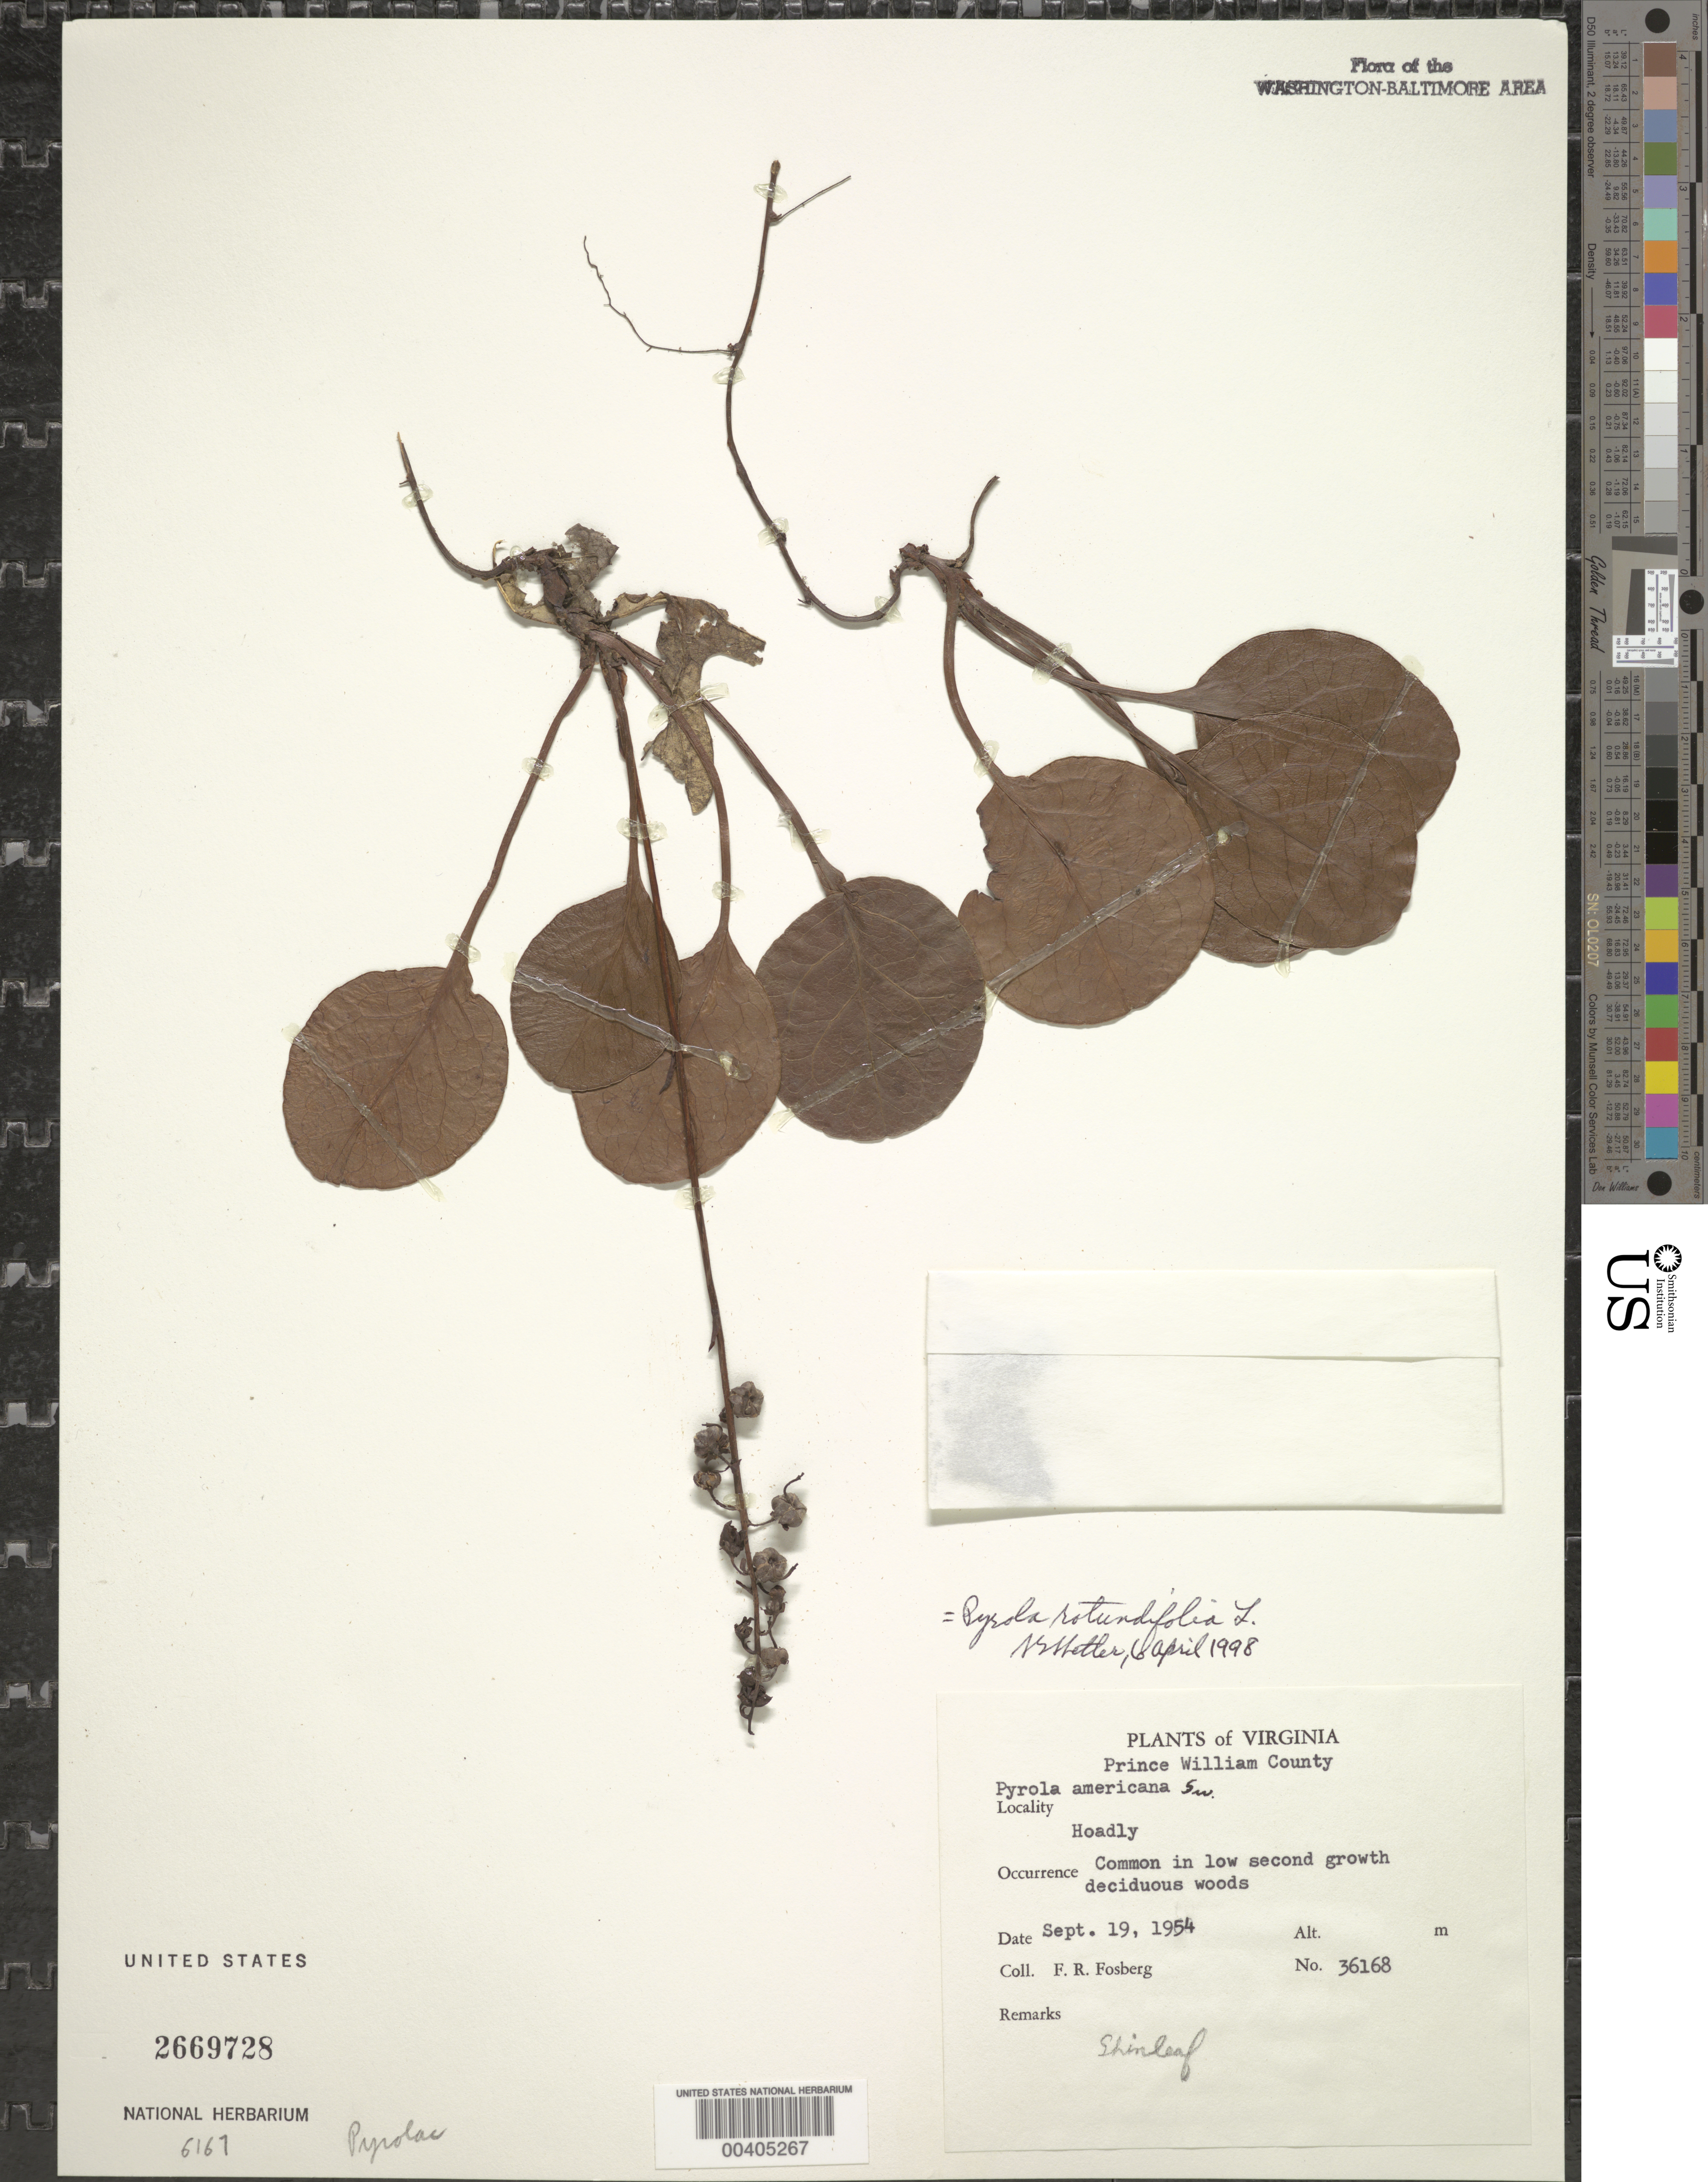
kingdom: Plantae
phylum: Tracheophyta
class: Magnoliopsida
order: Ericales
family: Ericaceae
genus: Pyrola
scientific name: Pyrola rotundifolia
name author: L.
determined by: Shetler, Stanwyn G., (US), NMNH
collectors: F. R. Fosberg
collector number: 36168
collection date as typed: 19 Sep 1954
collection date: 1954-09-19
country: United States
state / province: Virginia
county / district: Prince William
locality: Hoadly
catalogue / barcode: US 2669728